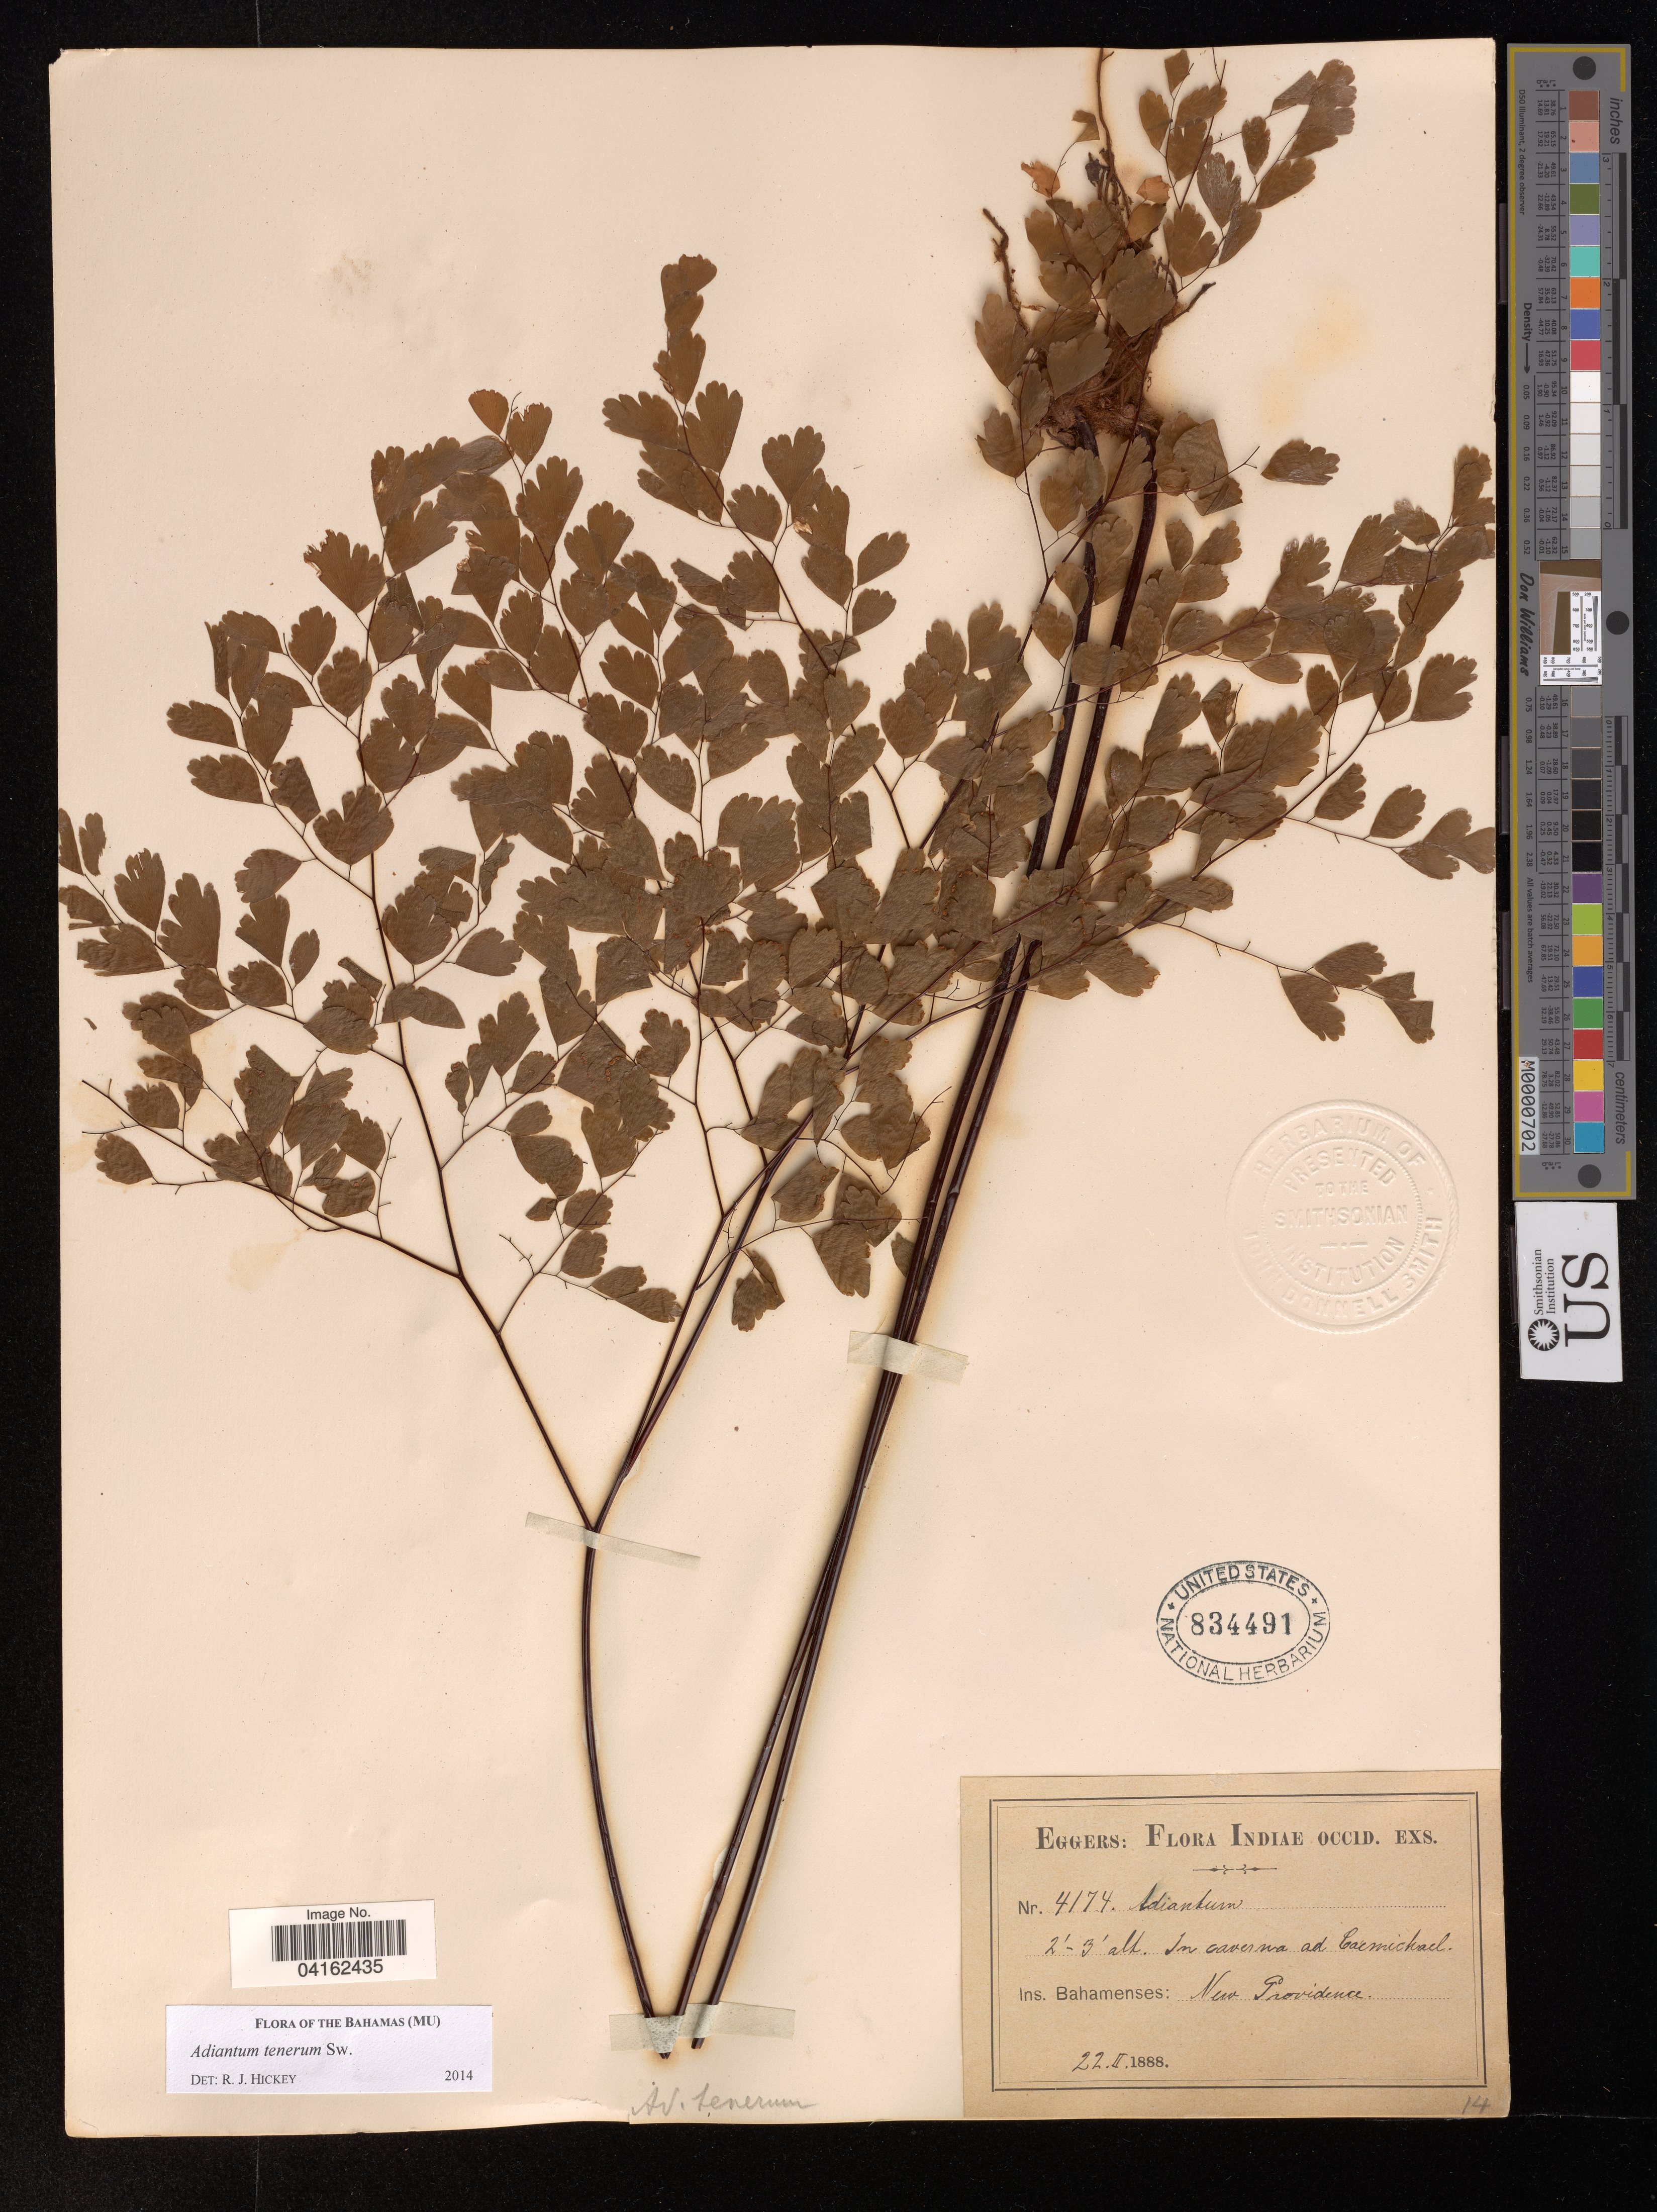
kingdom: Plantae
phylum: Tracheophyta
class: Polypodiopsida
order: Polypodiales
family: Pteridaceae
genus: Adiantum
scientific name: Adiantum tenerum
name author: Sw.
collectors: -. Eggers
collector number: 4174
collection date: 1888-02-22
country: Bahamas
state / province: New Providence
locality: In caverna ad Carmichael. In. Bahamenses.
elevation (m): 1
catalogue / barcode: US 834491